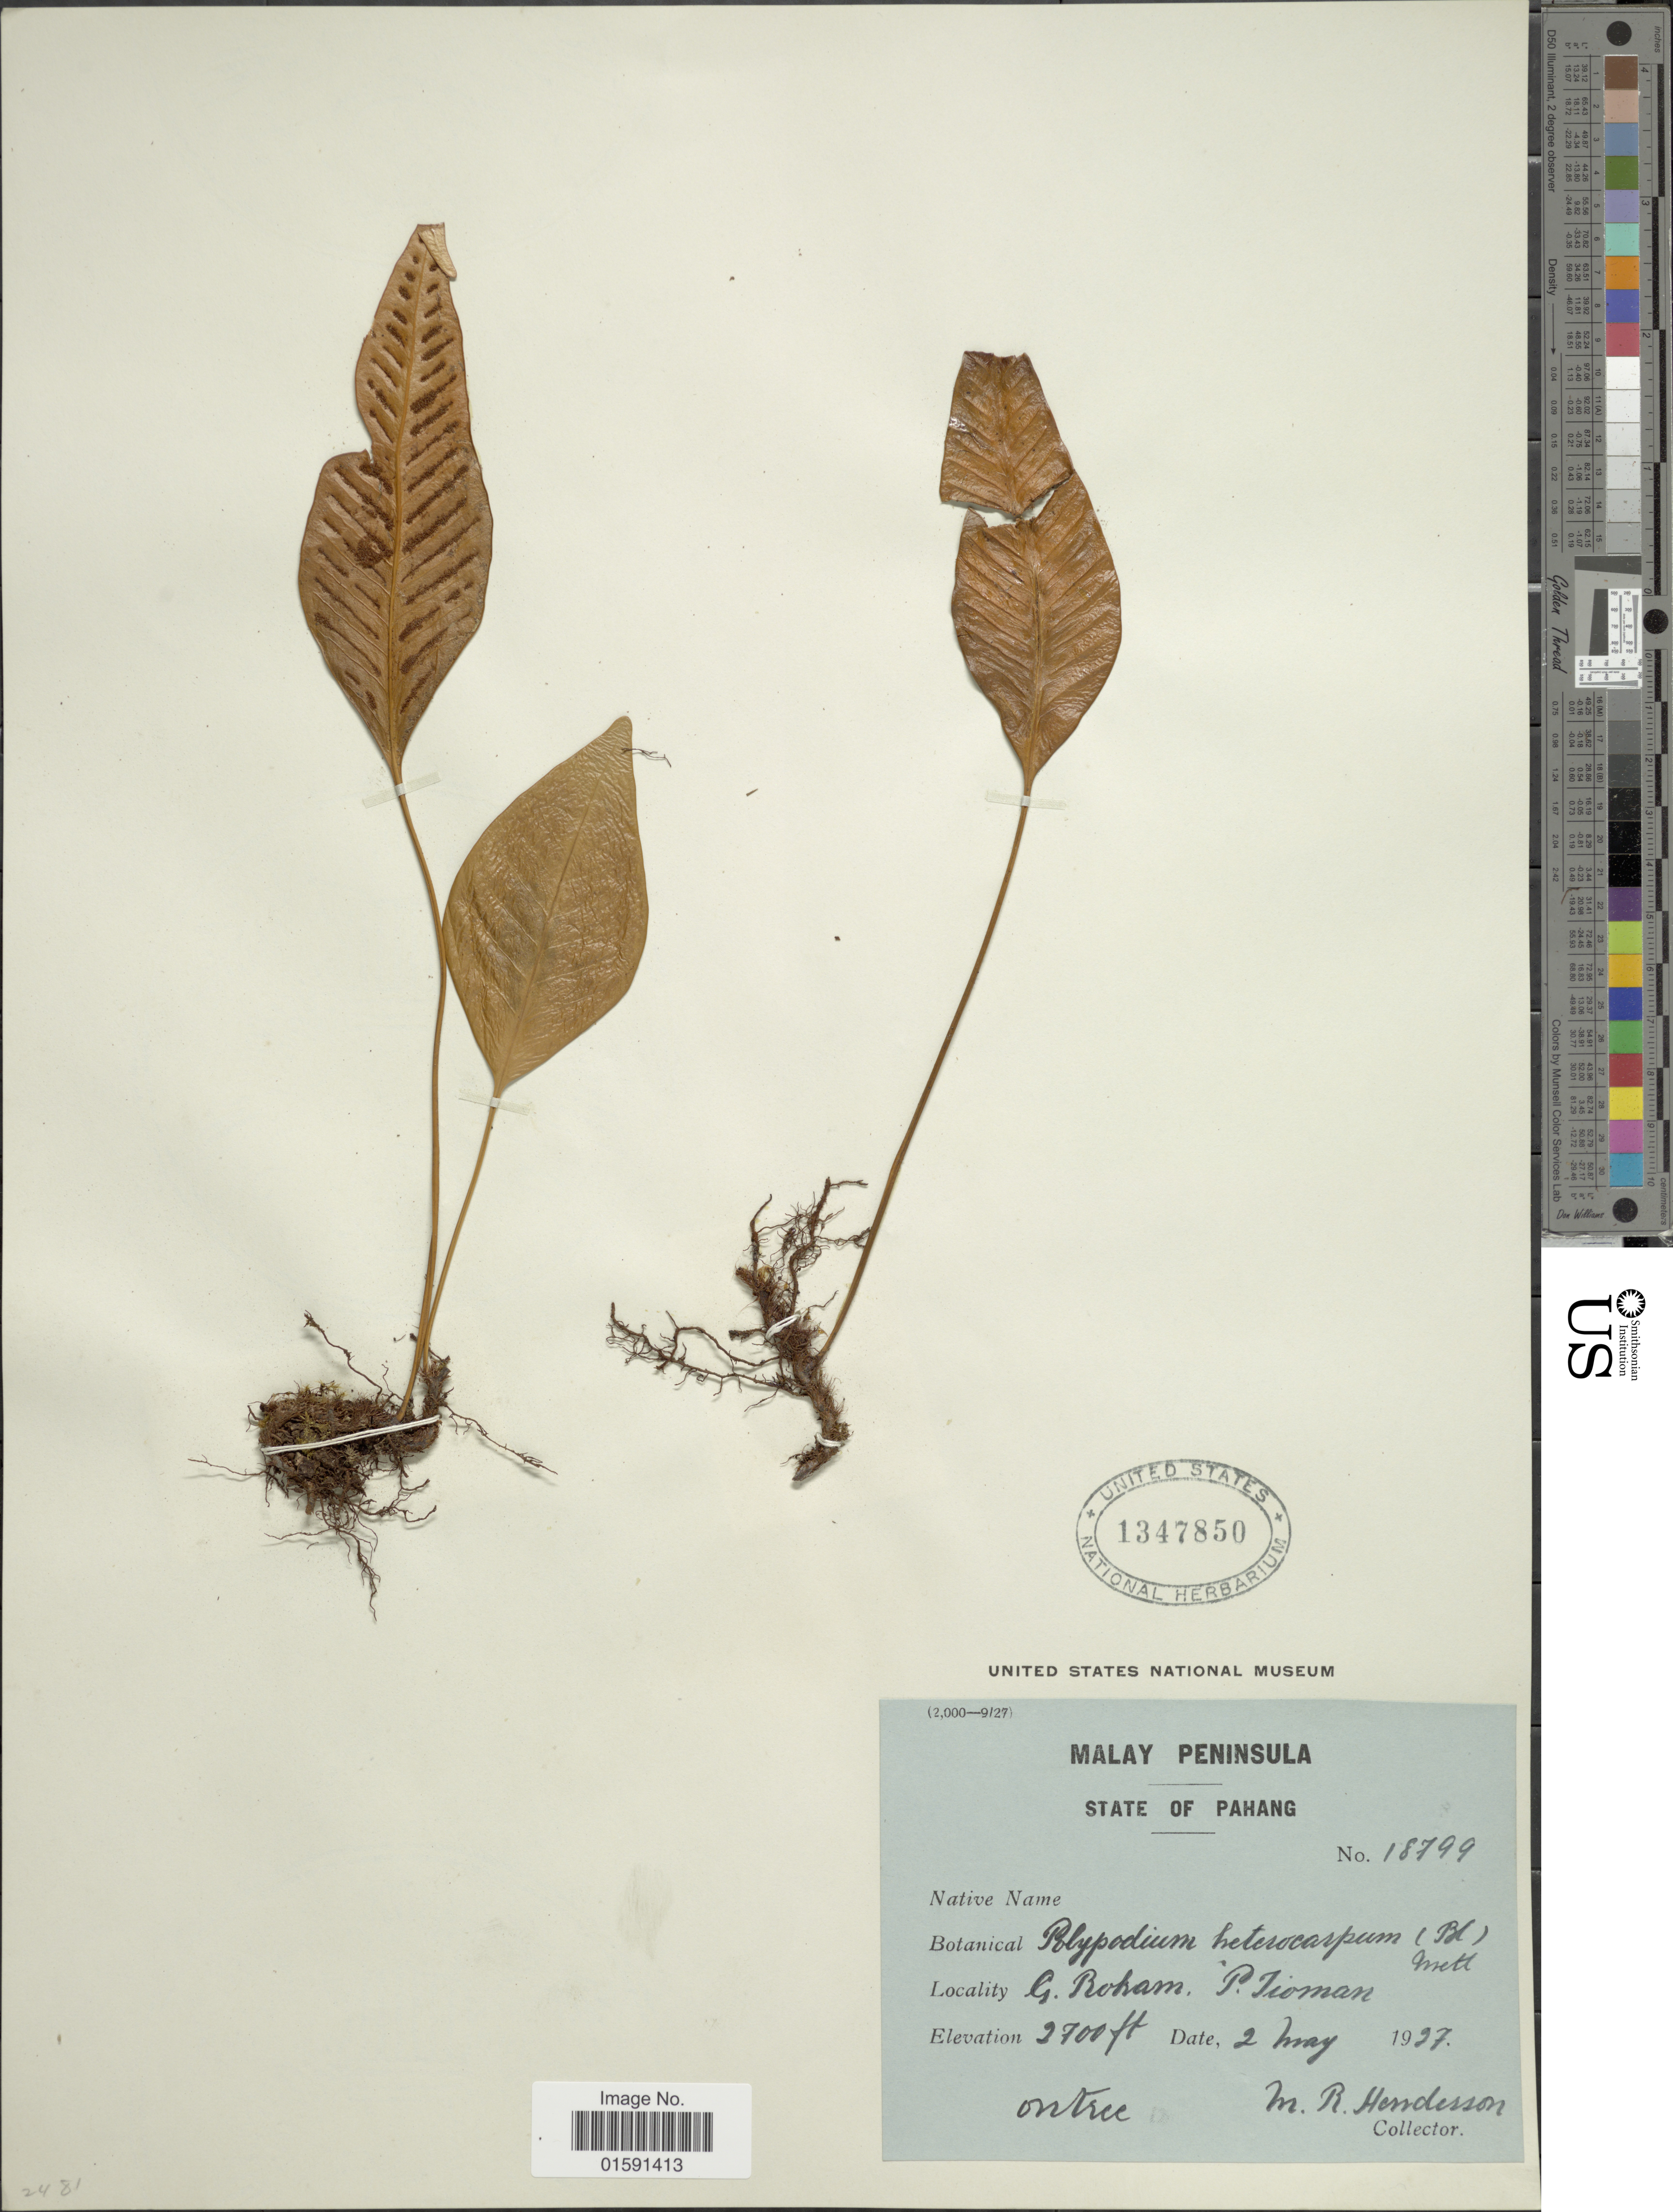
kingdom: Plantae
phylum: Tracheophyta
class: Polypodiopsida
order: Polypodiales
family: Polypodiaceae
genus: Selliguea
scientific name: Selliguea metteniana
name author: (Ces.) Ching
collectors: M. Henderson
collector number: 18799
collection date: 1927-05-02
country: Malaysia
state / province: Pahang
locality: State of Pahang, G. Roham, P. Rioman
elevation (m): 823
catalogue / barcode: US 1347850